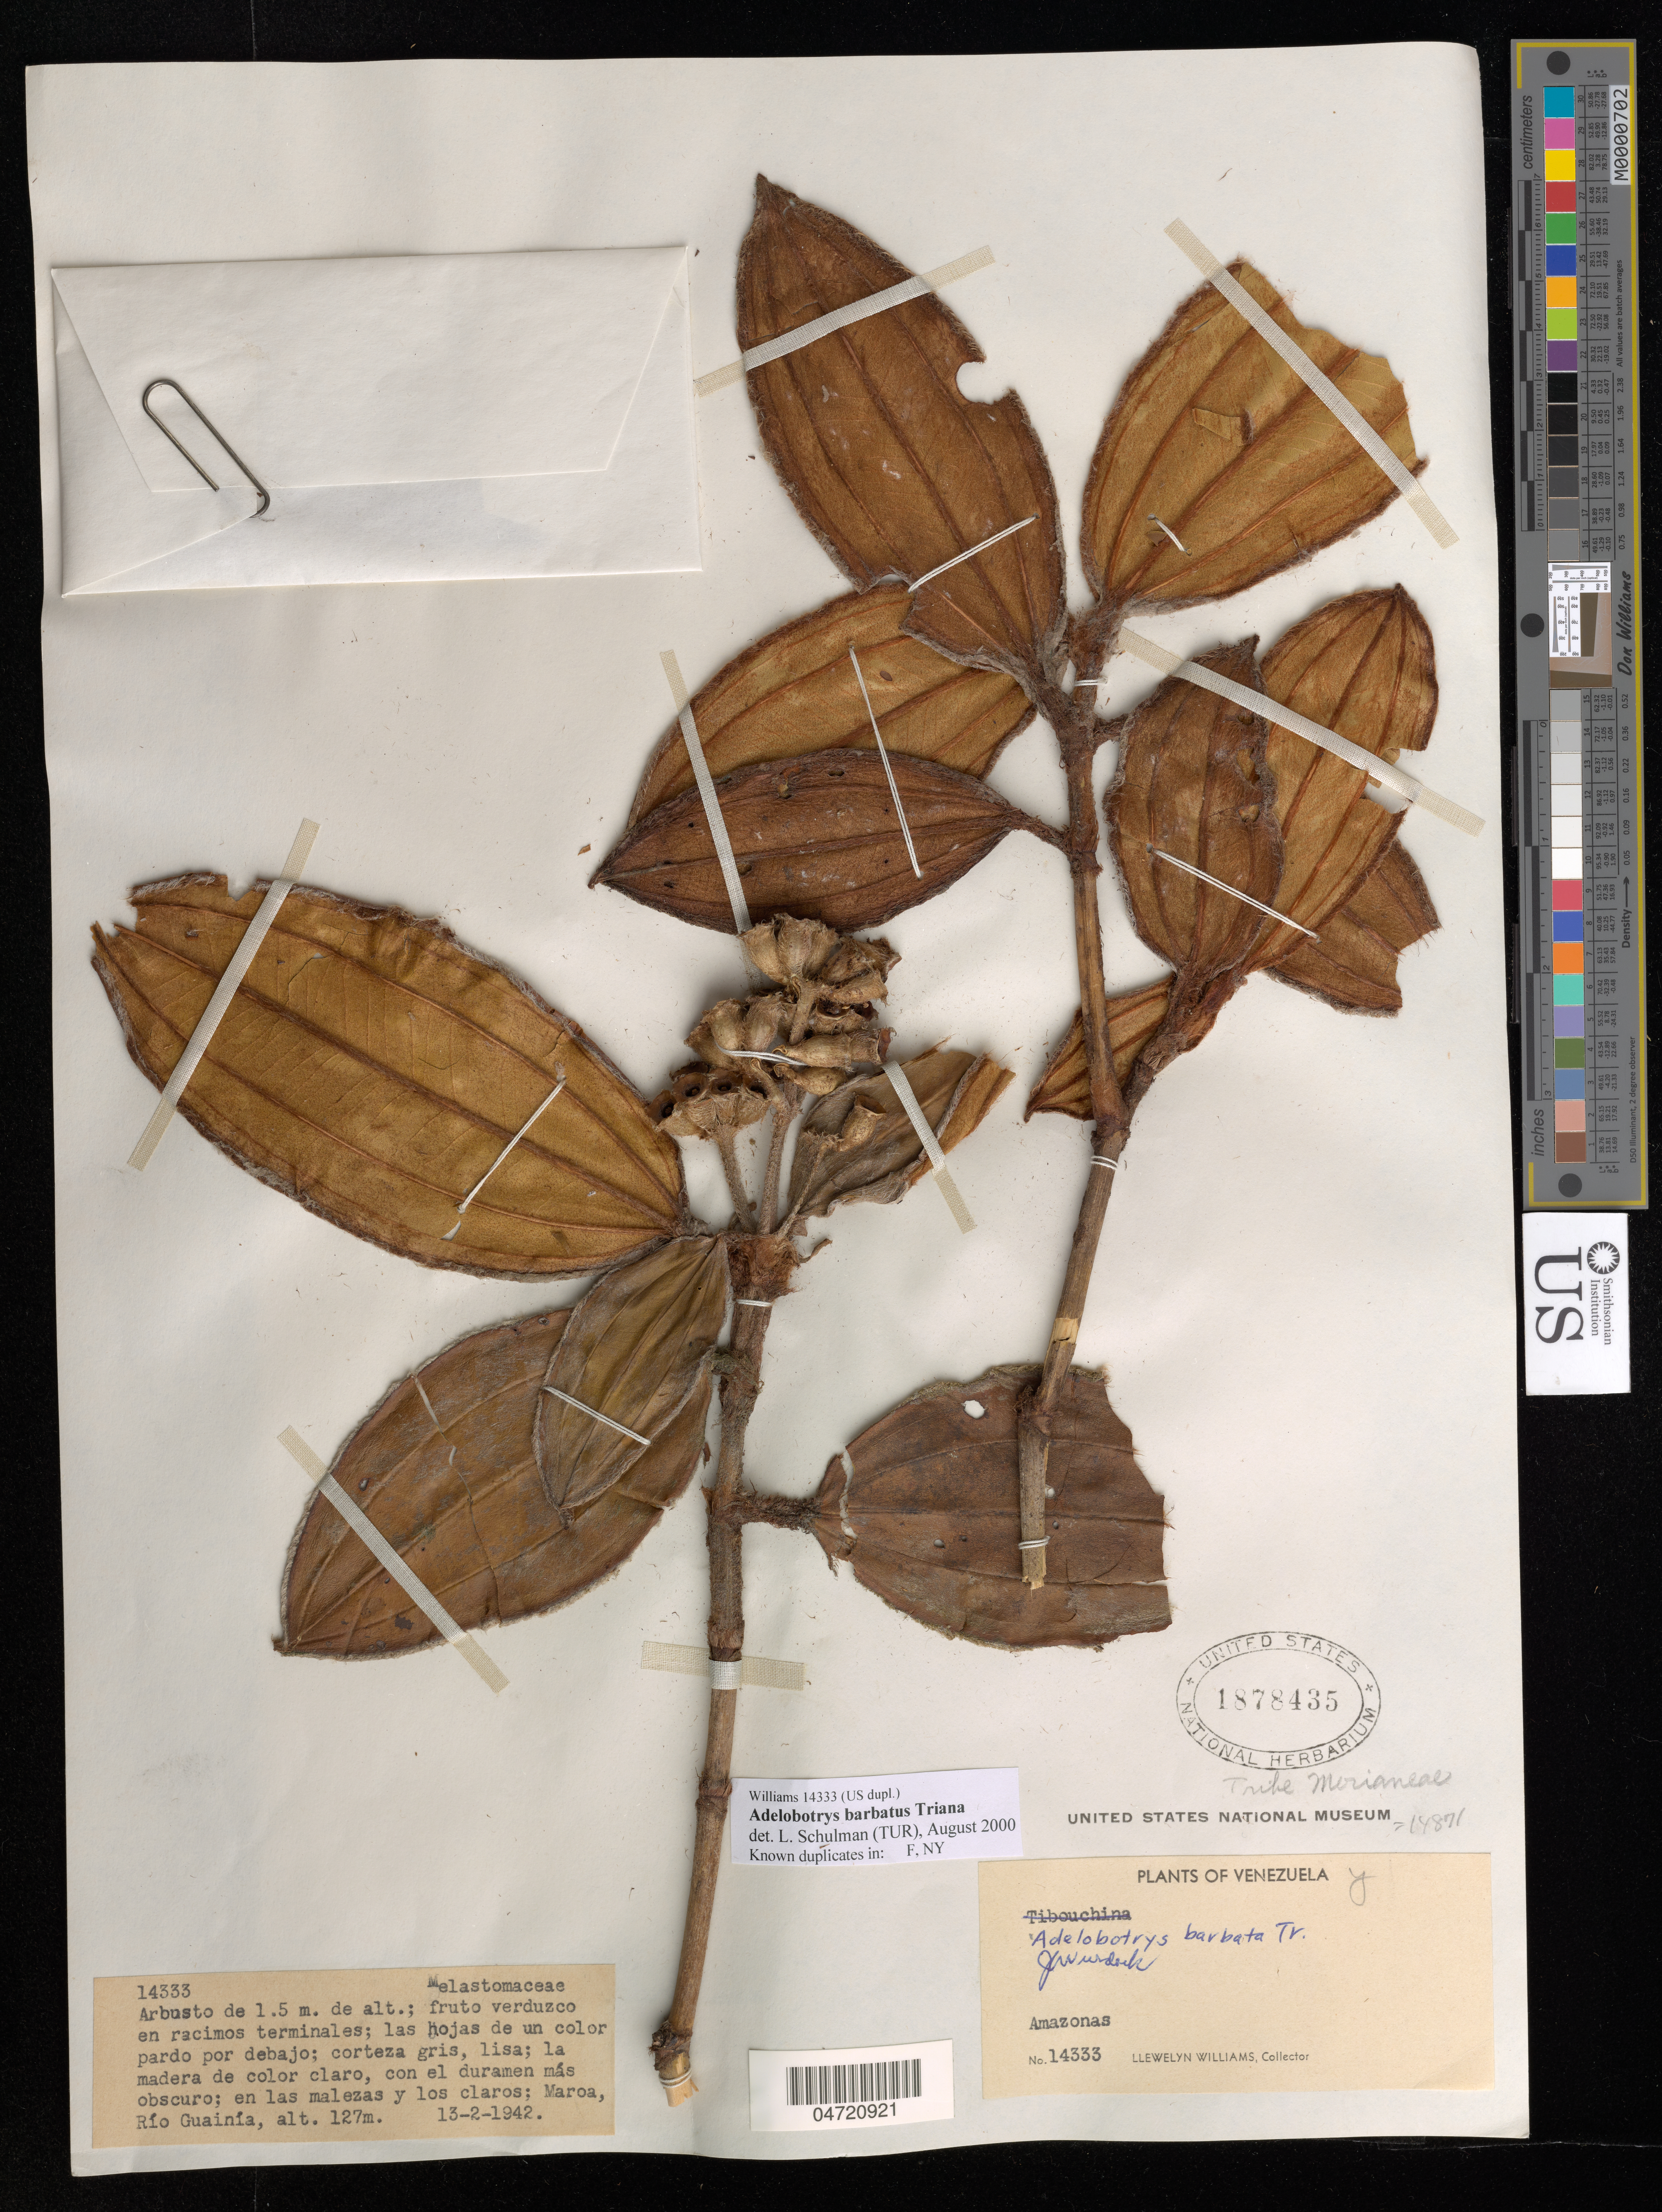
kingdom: Plantae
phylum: Tracheophyta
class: Magnoliopsida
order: Myrtales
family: Melastomataceae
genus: Adelobotrys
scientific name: Adelobotrys barbatus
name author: Triana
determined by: Schulman, Leif, (TUR), University of Turku (FINLAND)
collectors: Ll. Williams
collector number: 14333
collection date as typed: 13-Feb-42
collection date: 1942-02-13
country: Venezuela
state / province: Amazonas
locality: Maroa, Río Guainía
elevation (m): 127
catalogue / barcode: US 1878435